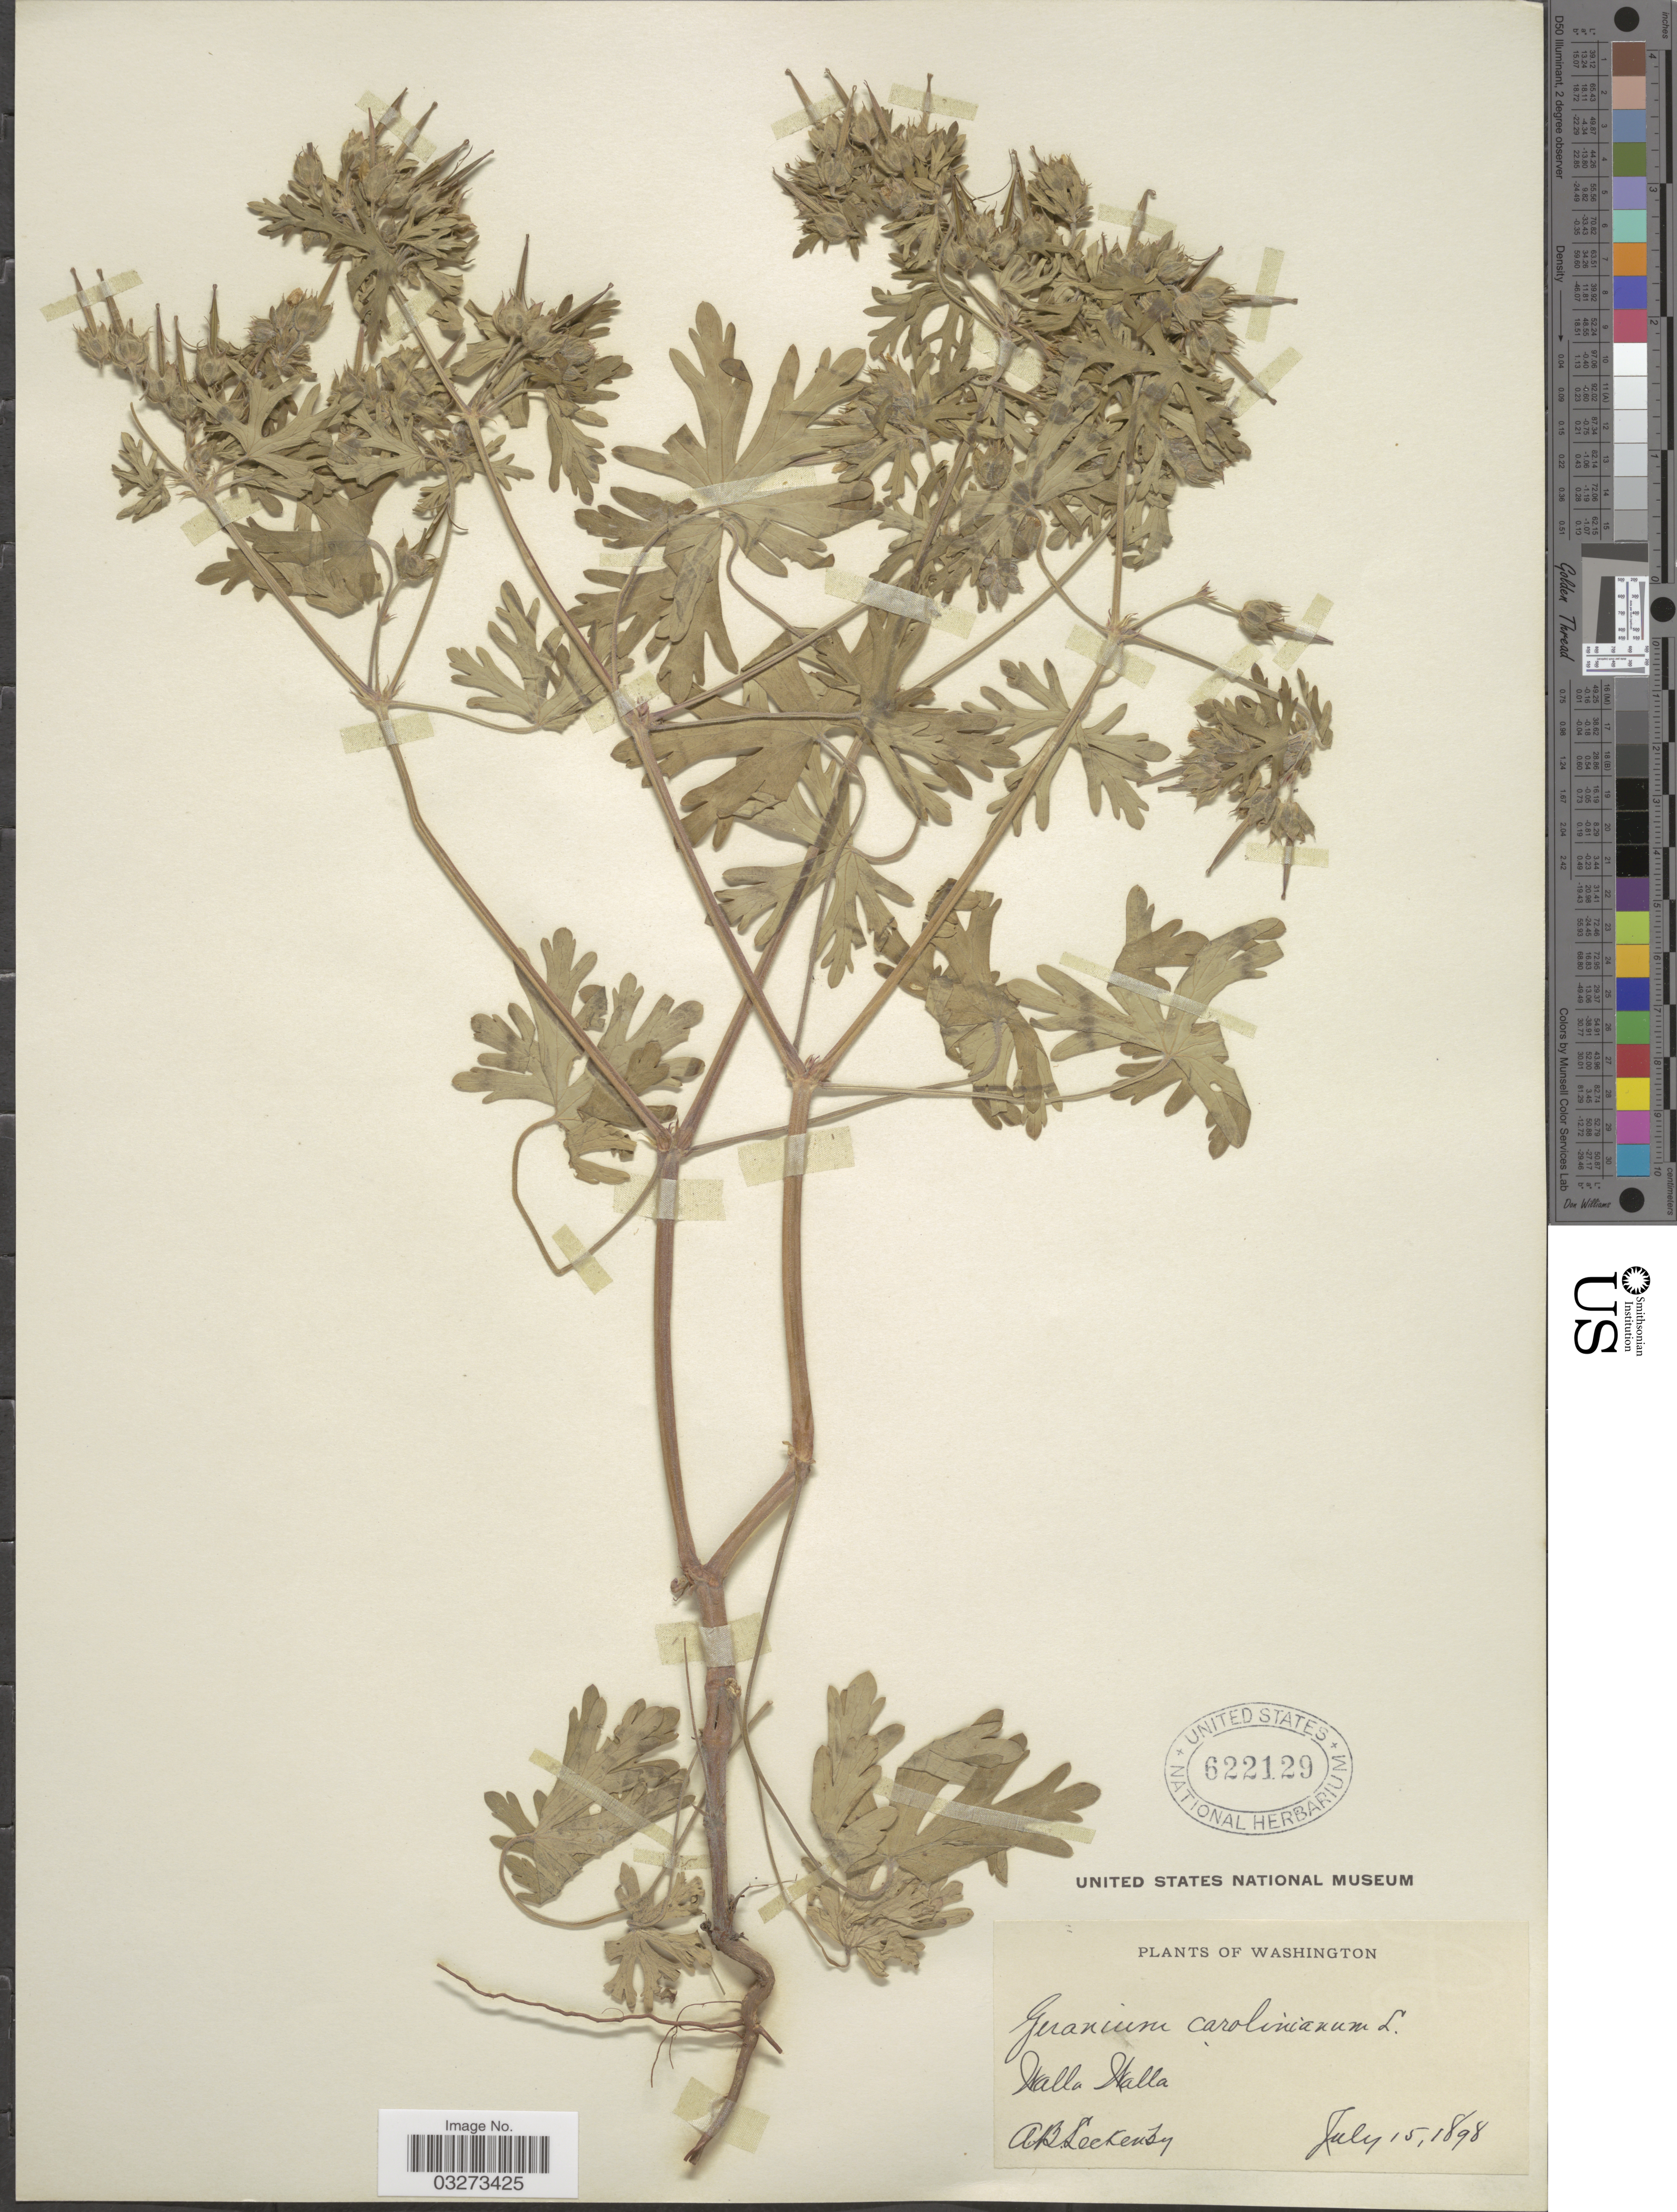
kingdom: Plantae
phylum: Tracheophyta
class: Magnoliopsida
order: Geraniales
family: Geraniaceae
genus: Geranium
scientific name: Geranium carolinianum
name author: L.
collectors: A. Leckenby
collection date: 1898-07-15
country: United States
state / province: Washington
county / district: Walla Walla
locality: Walla Walla.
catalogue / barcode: US 622129